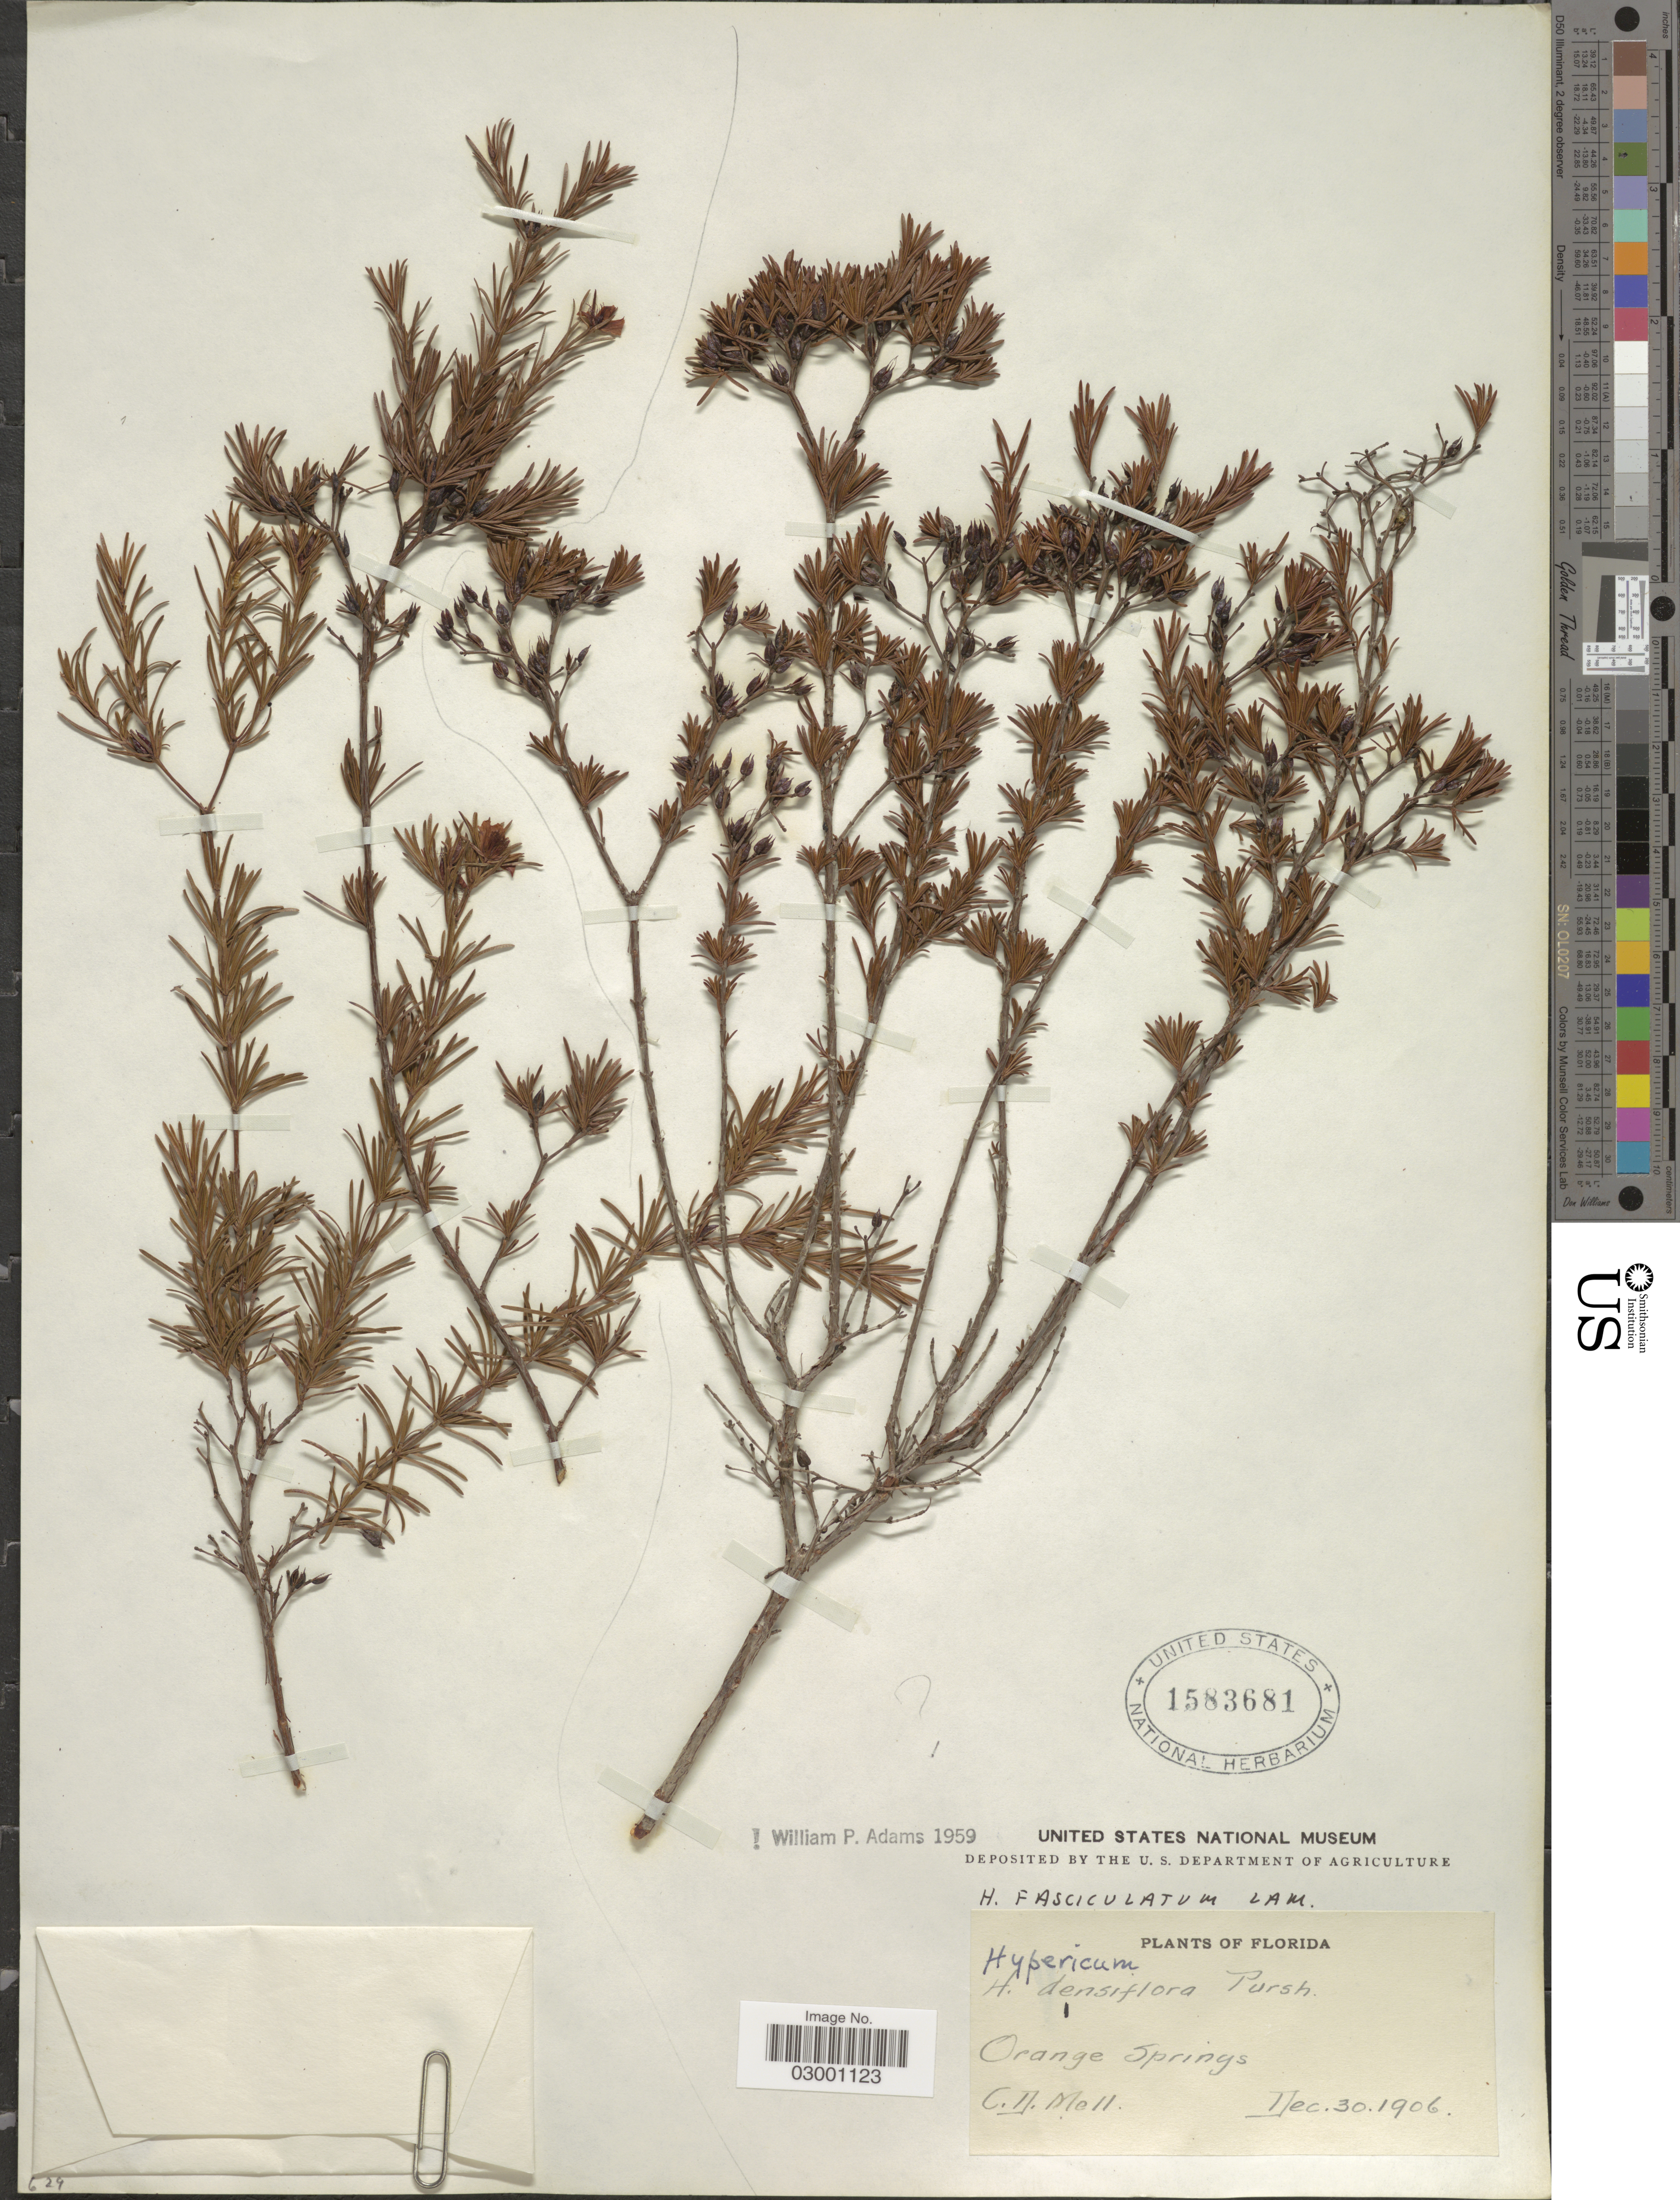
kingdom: Plantae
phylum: Tracheophyta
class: Magnoliopsida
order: Malpighiales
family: Hypericaceae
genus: Hypericum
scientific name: Hypericum fasciculatum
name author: Lam.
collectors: C. D. Mell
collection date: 1906-12-30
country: United States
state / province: Florida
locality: Orange Springs.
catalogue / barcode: US 1583681